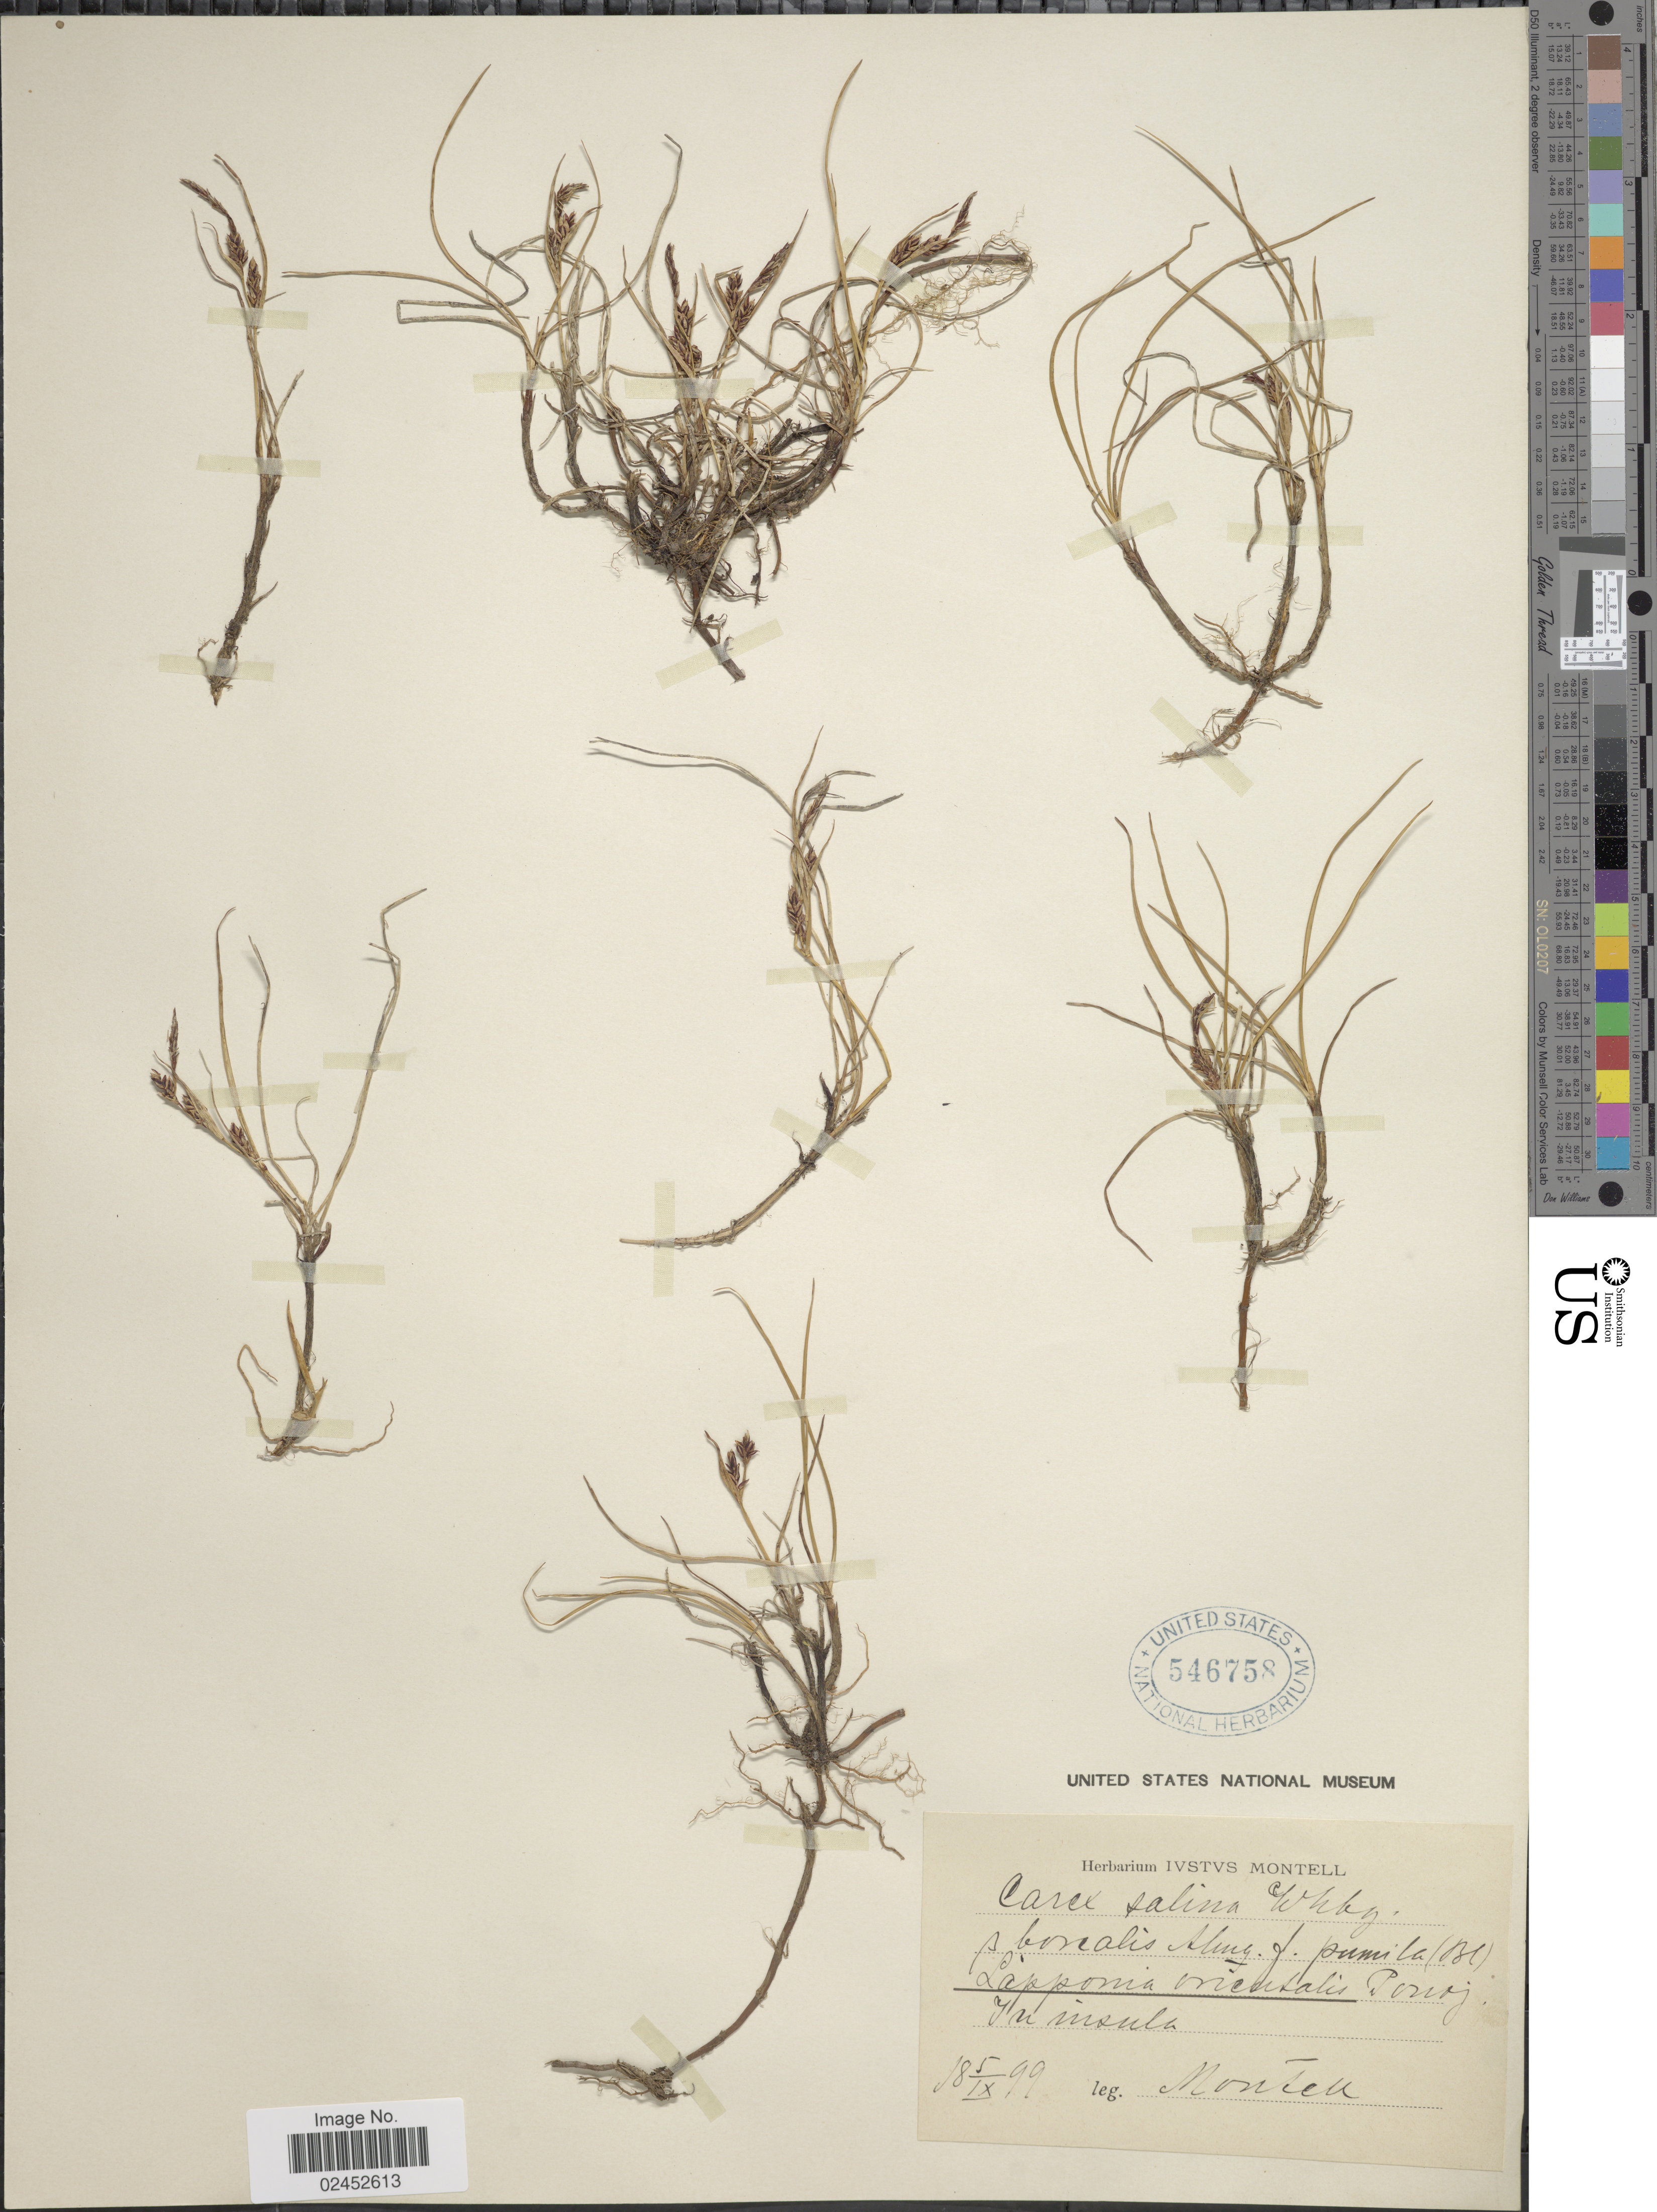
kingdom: Plantae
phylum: Tracheophyta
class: Liliopsida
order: Poales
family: Cyperaceae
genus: Carex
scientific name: Carex salina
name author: Wahlenb.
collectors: I. Montell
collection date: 1899-09-05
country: Russian Federation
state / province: Murmansk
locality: Lapponia orientalis Ponoj, in insula.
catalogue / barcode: US 546758